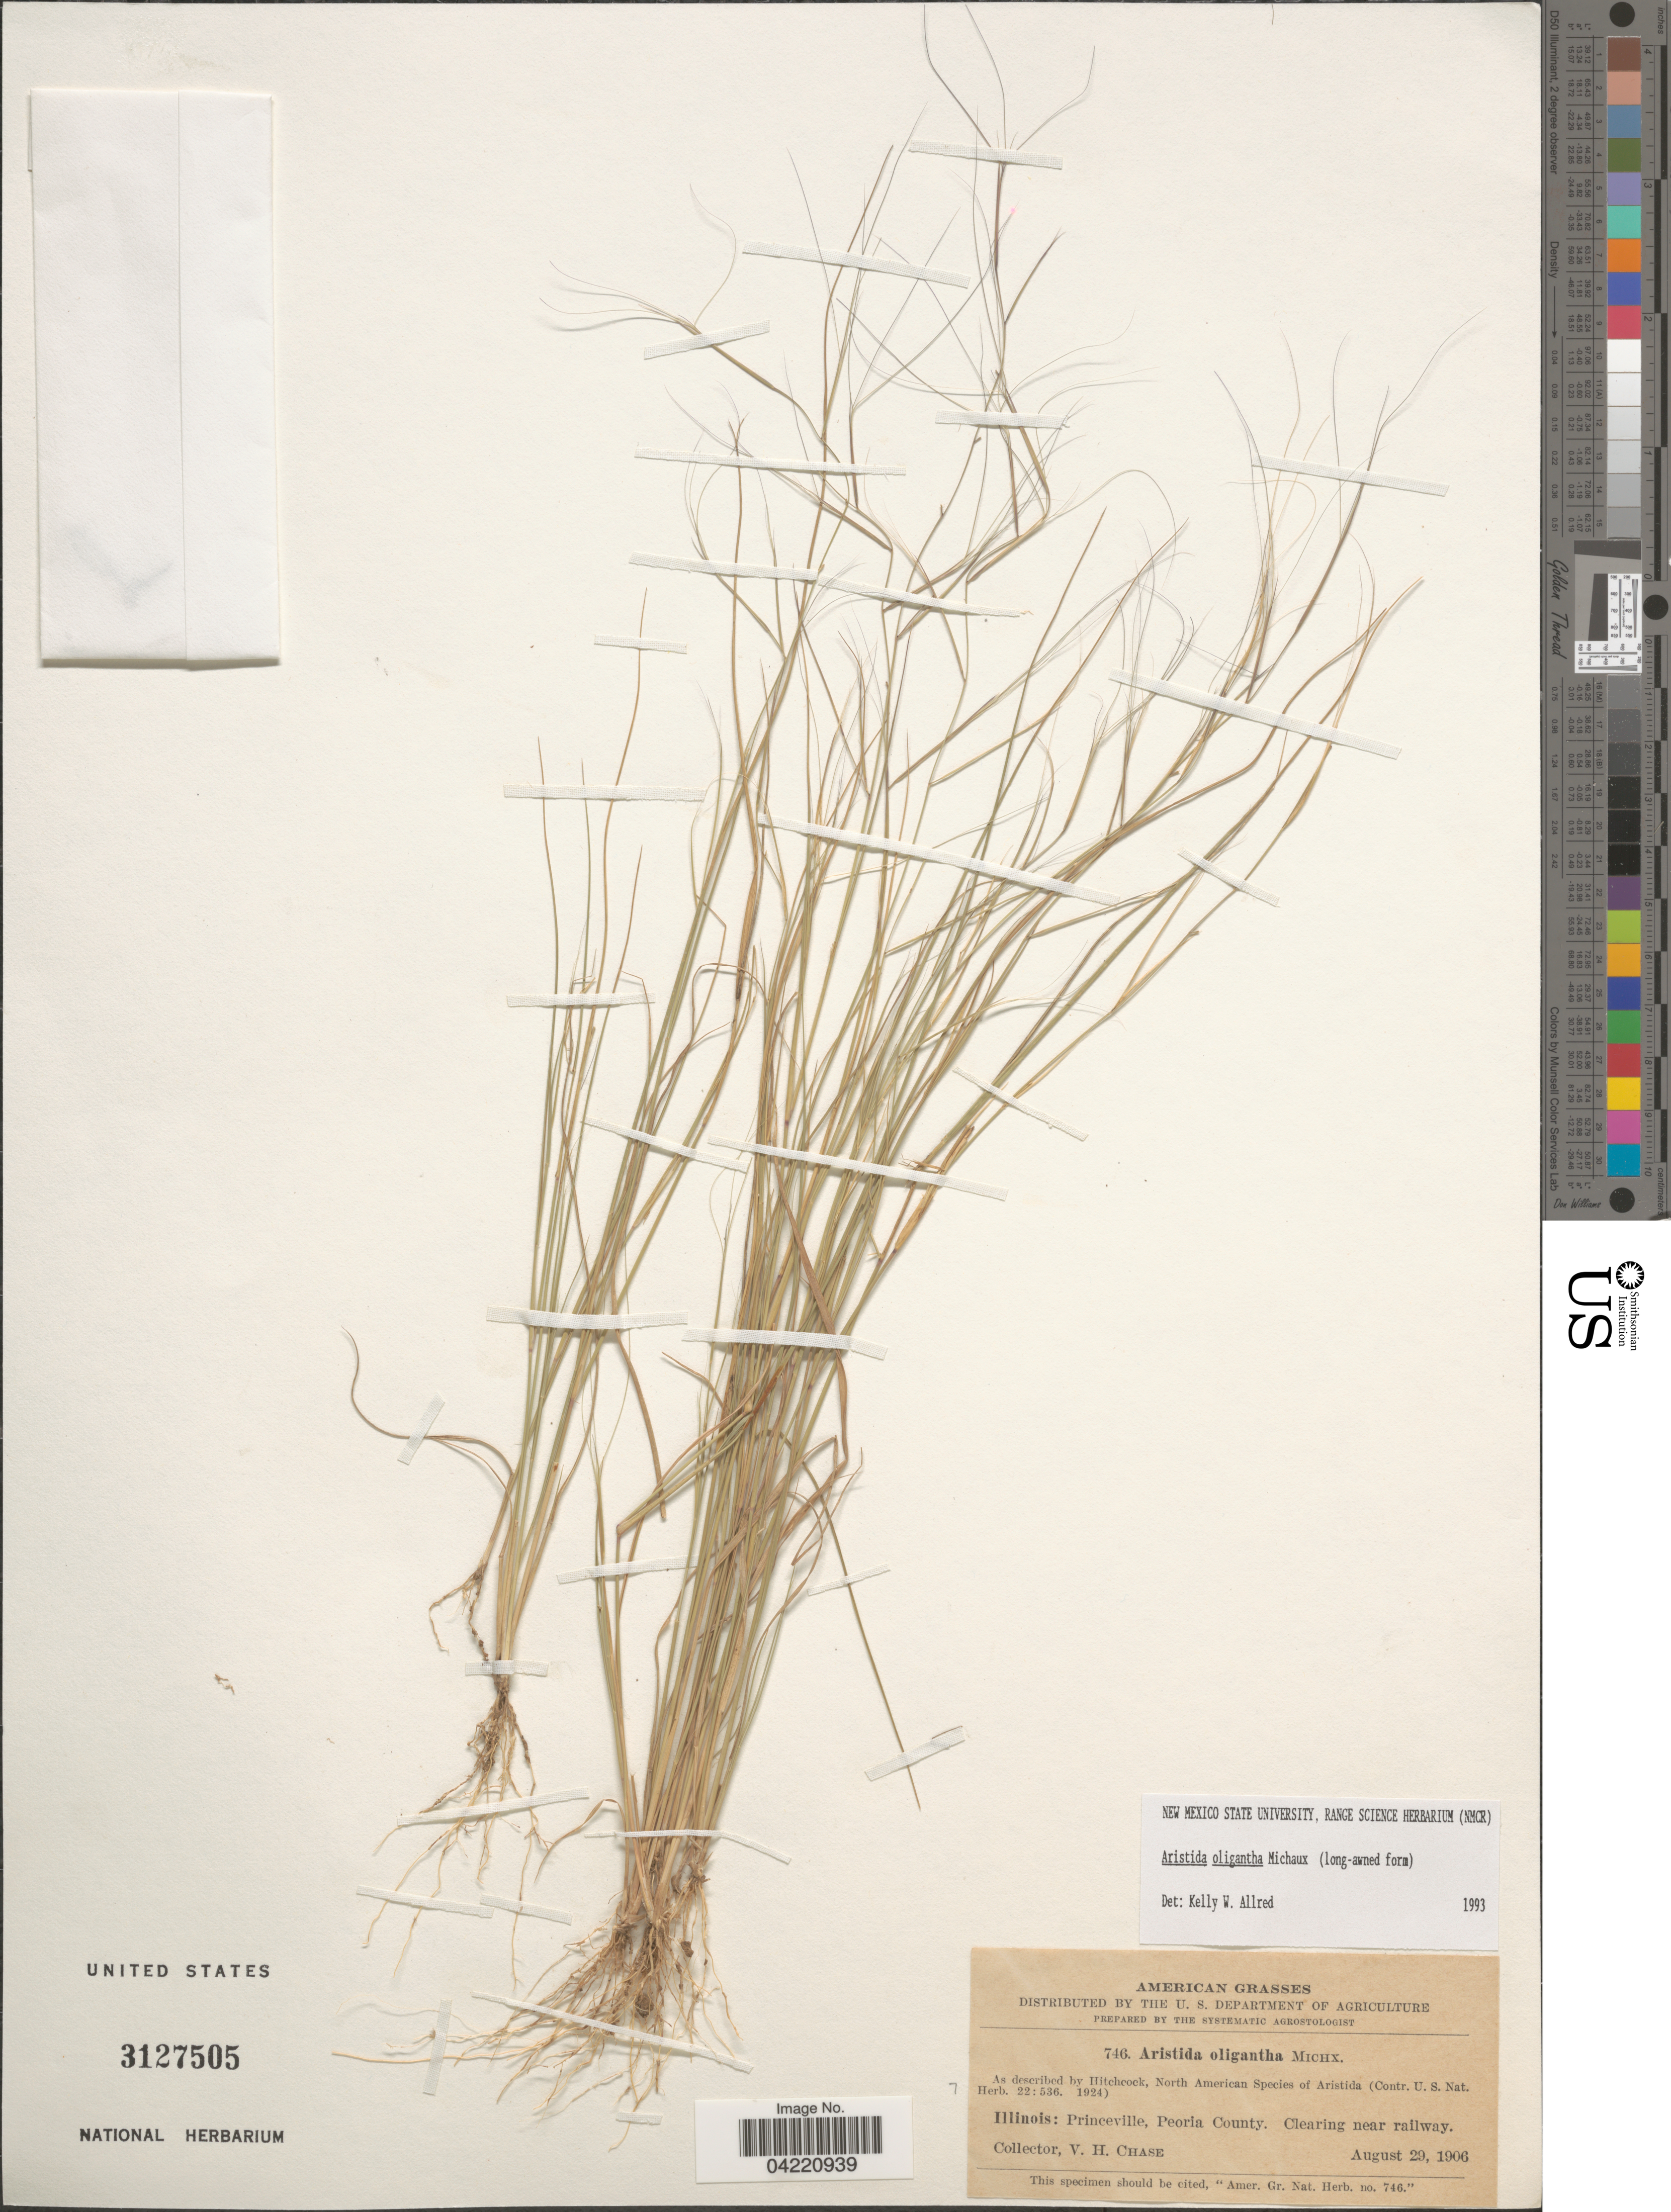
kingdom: Plantae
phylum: Tracheophyta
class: Liliopsida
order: Poales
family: Poaceae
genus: Aristida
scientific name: Aristida oligantha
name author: Michx.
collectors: V. H. Chase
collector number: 746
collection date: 1906-08-29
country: United States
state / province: Illinois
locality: Princeville, Peoria County. Clearing near railway.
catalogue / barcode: US 3127505